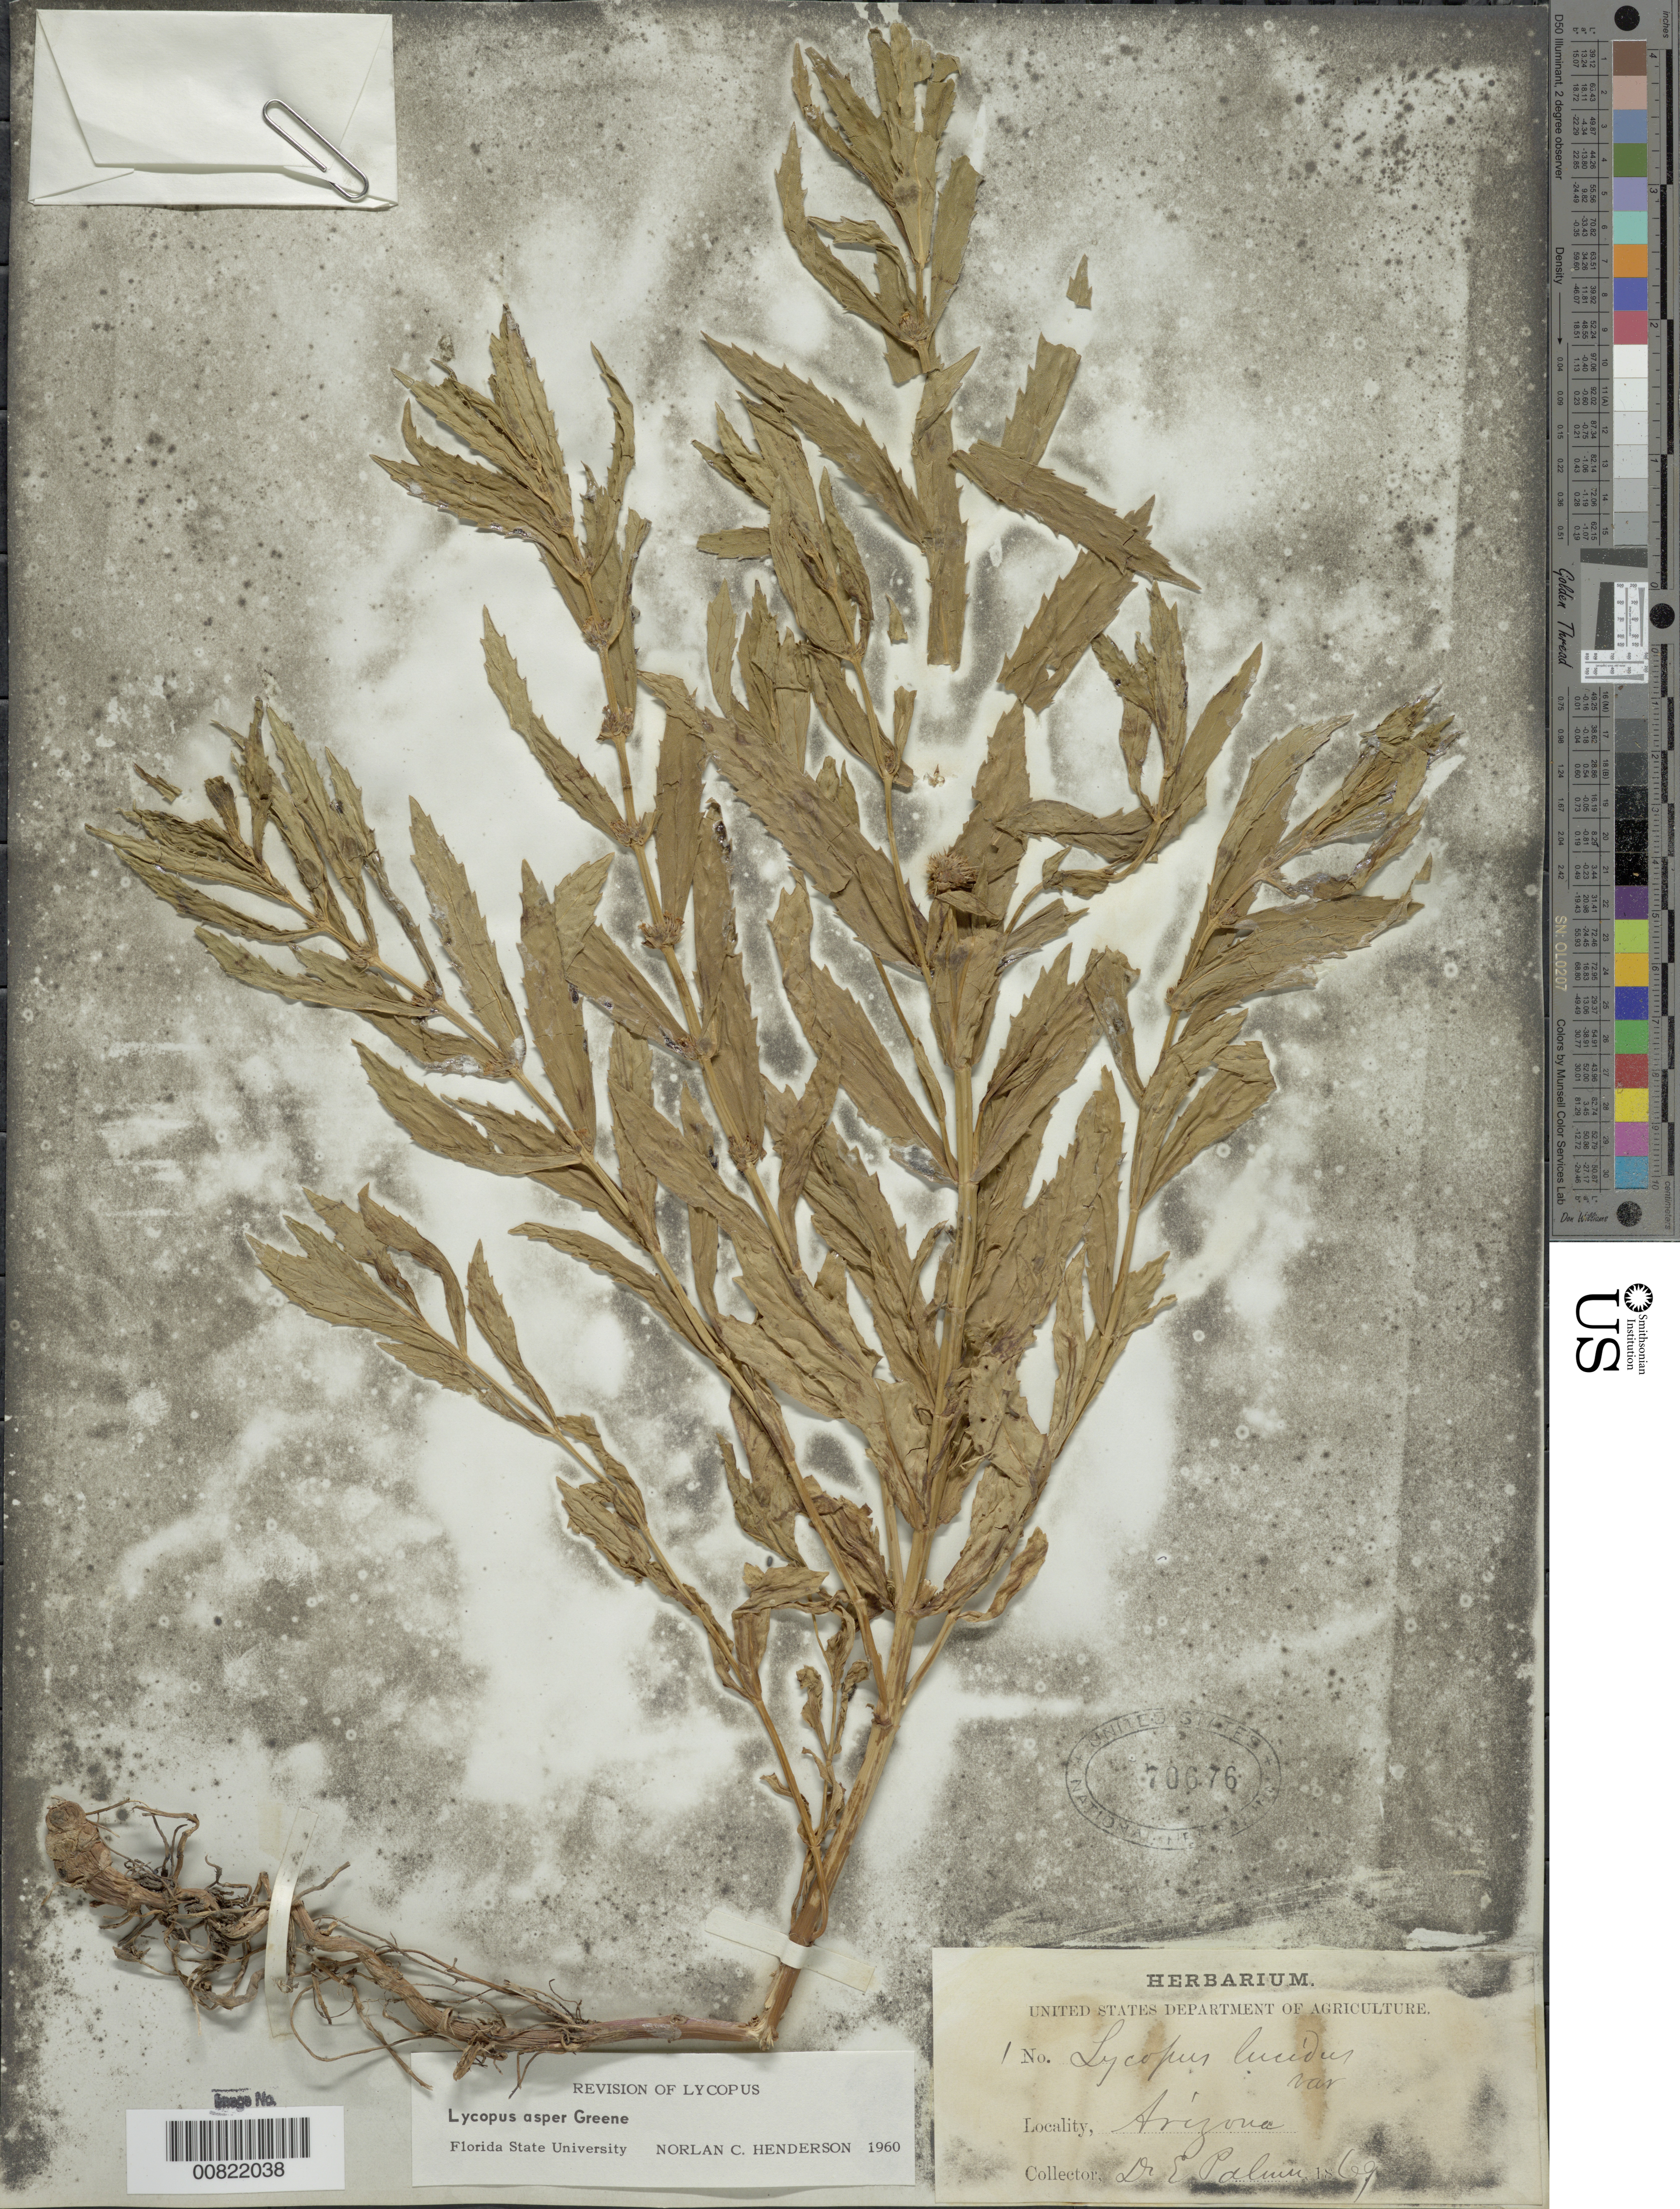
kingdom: Plantae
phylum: Tracheophyta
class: Magnoliopsida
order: Lamiales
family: Lamiaceae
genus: Lycopus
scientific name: Lycopus asper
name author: Greene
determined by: Henderson, N. C.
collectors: E. Palmer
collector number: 1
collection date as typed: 1869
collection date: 1869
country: United States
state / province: Arizona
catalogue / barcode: US 70676